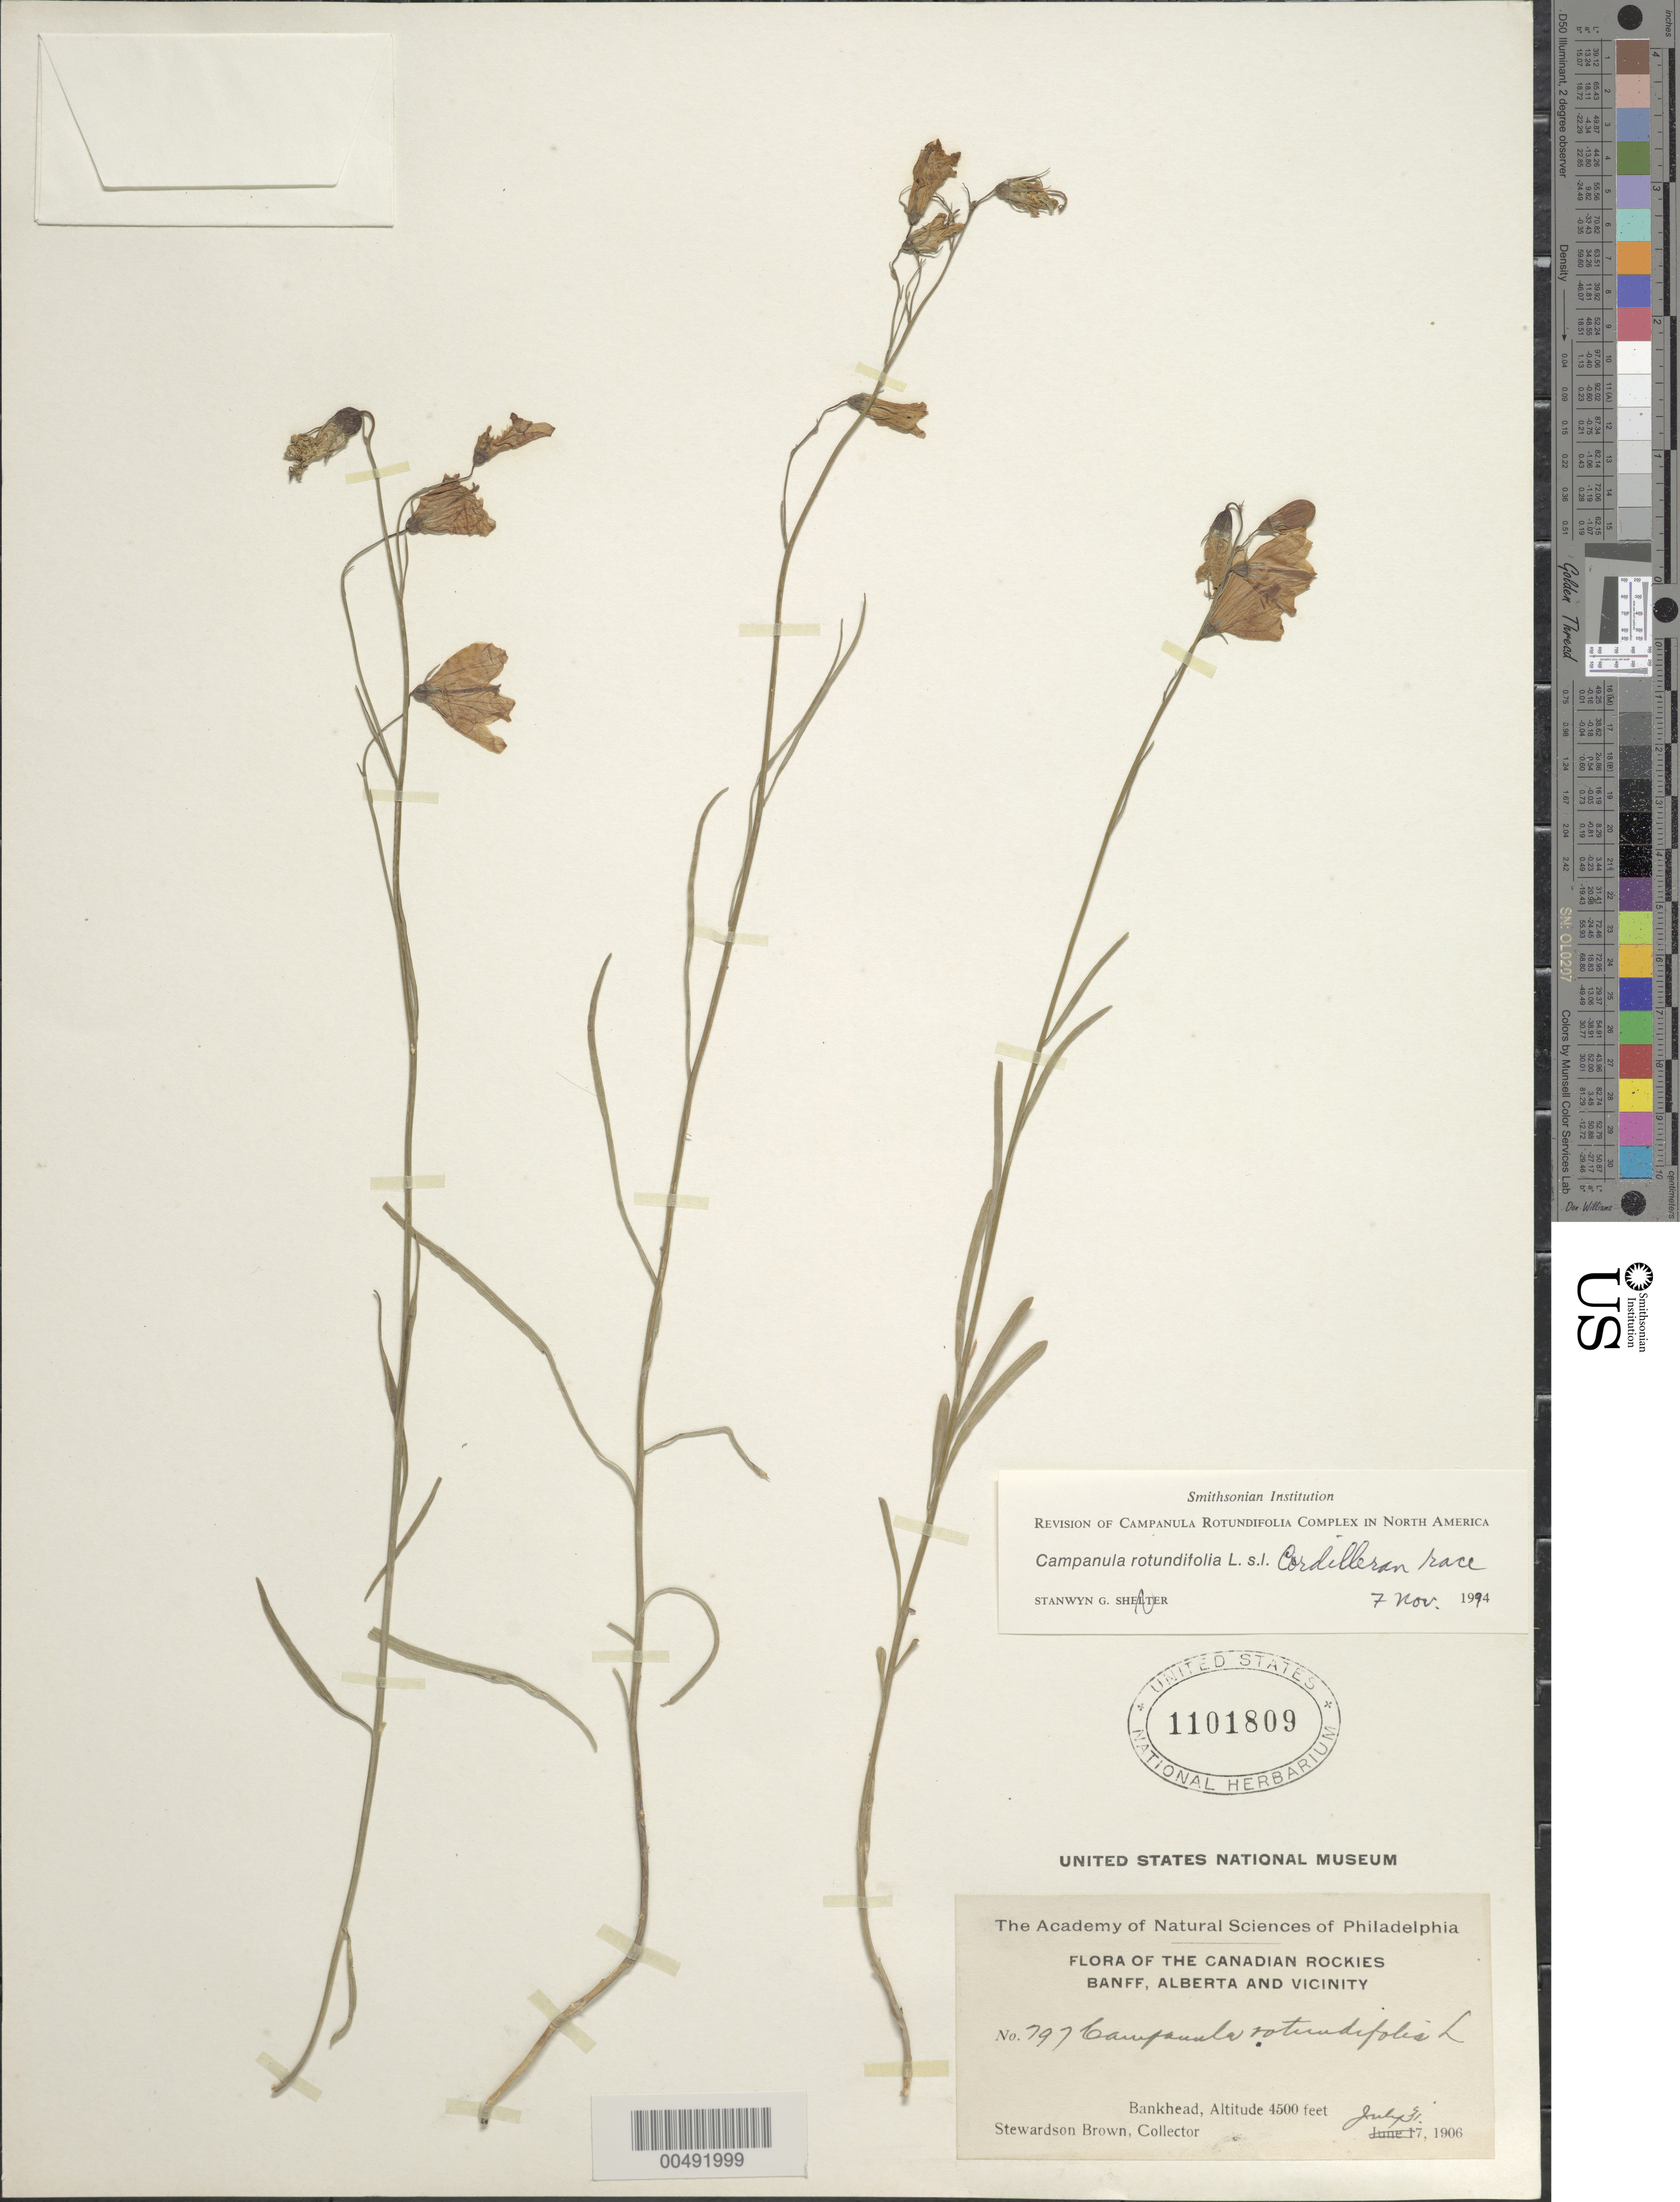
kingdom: Plantae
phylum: Tracheophyta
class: Magnoliopsida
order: Asterales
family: Campanulaceae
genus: Campanula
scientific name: Campanula rotundifolia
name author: L.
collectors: S. Brown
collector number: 797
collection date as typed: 31 Jul 1906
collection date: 1906-07-31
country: Canada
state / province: Alberta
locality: Banff, Bankhead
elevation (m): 1372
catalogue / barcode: US 1101809